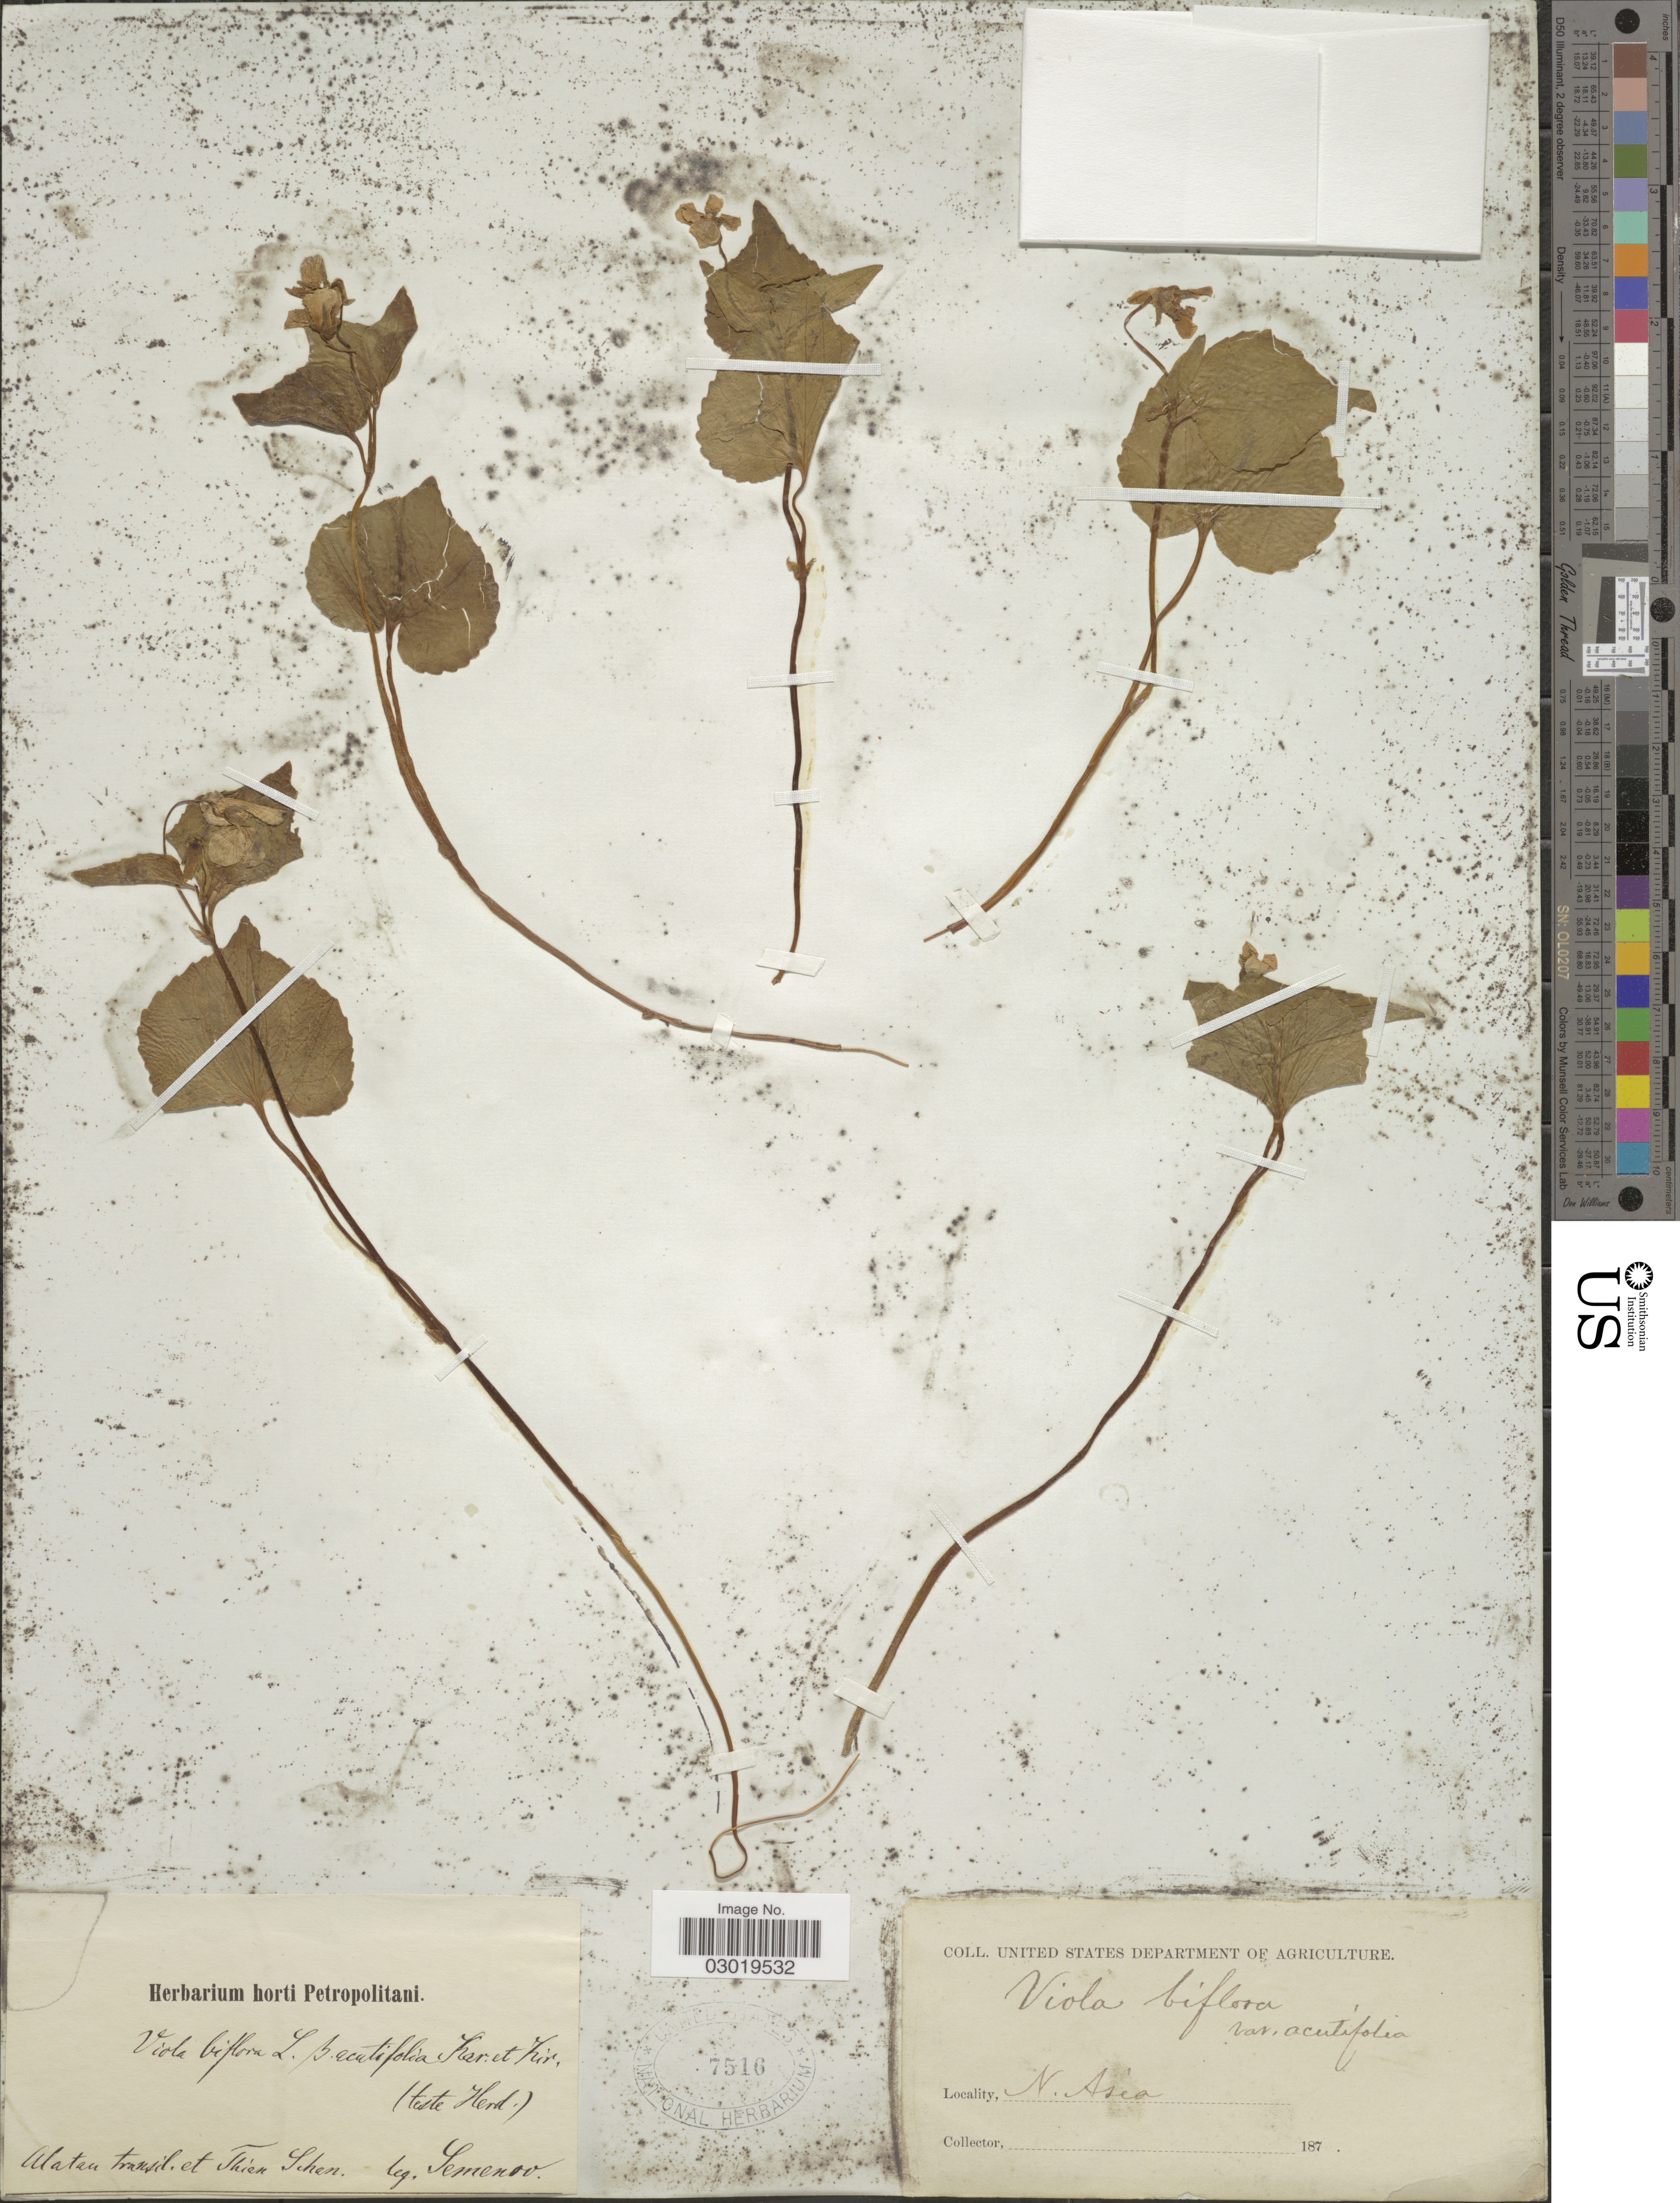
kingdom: Plantae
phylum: Tracheophyta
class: Magnoliopsida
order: Malpighiales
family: Violaceae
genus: Viola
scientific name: Viola biflora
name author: L.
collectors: -- Semenov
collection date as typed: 187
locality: Alatau transil. et Thien Schan, N. Asia.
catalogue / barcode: US 7516